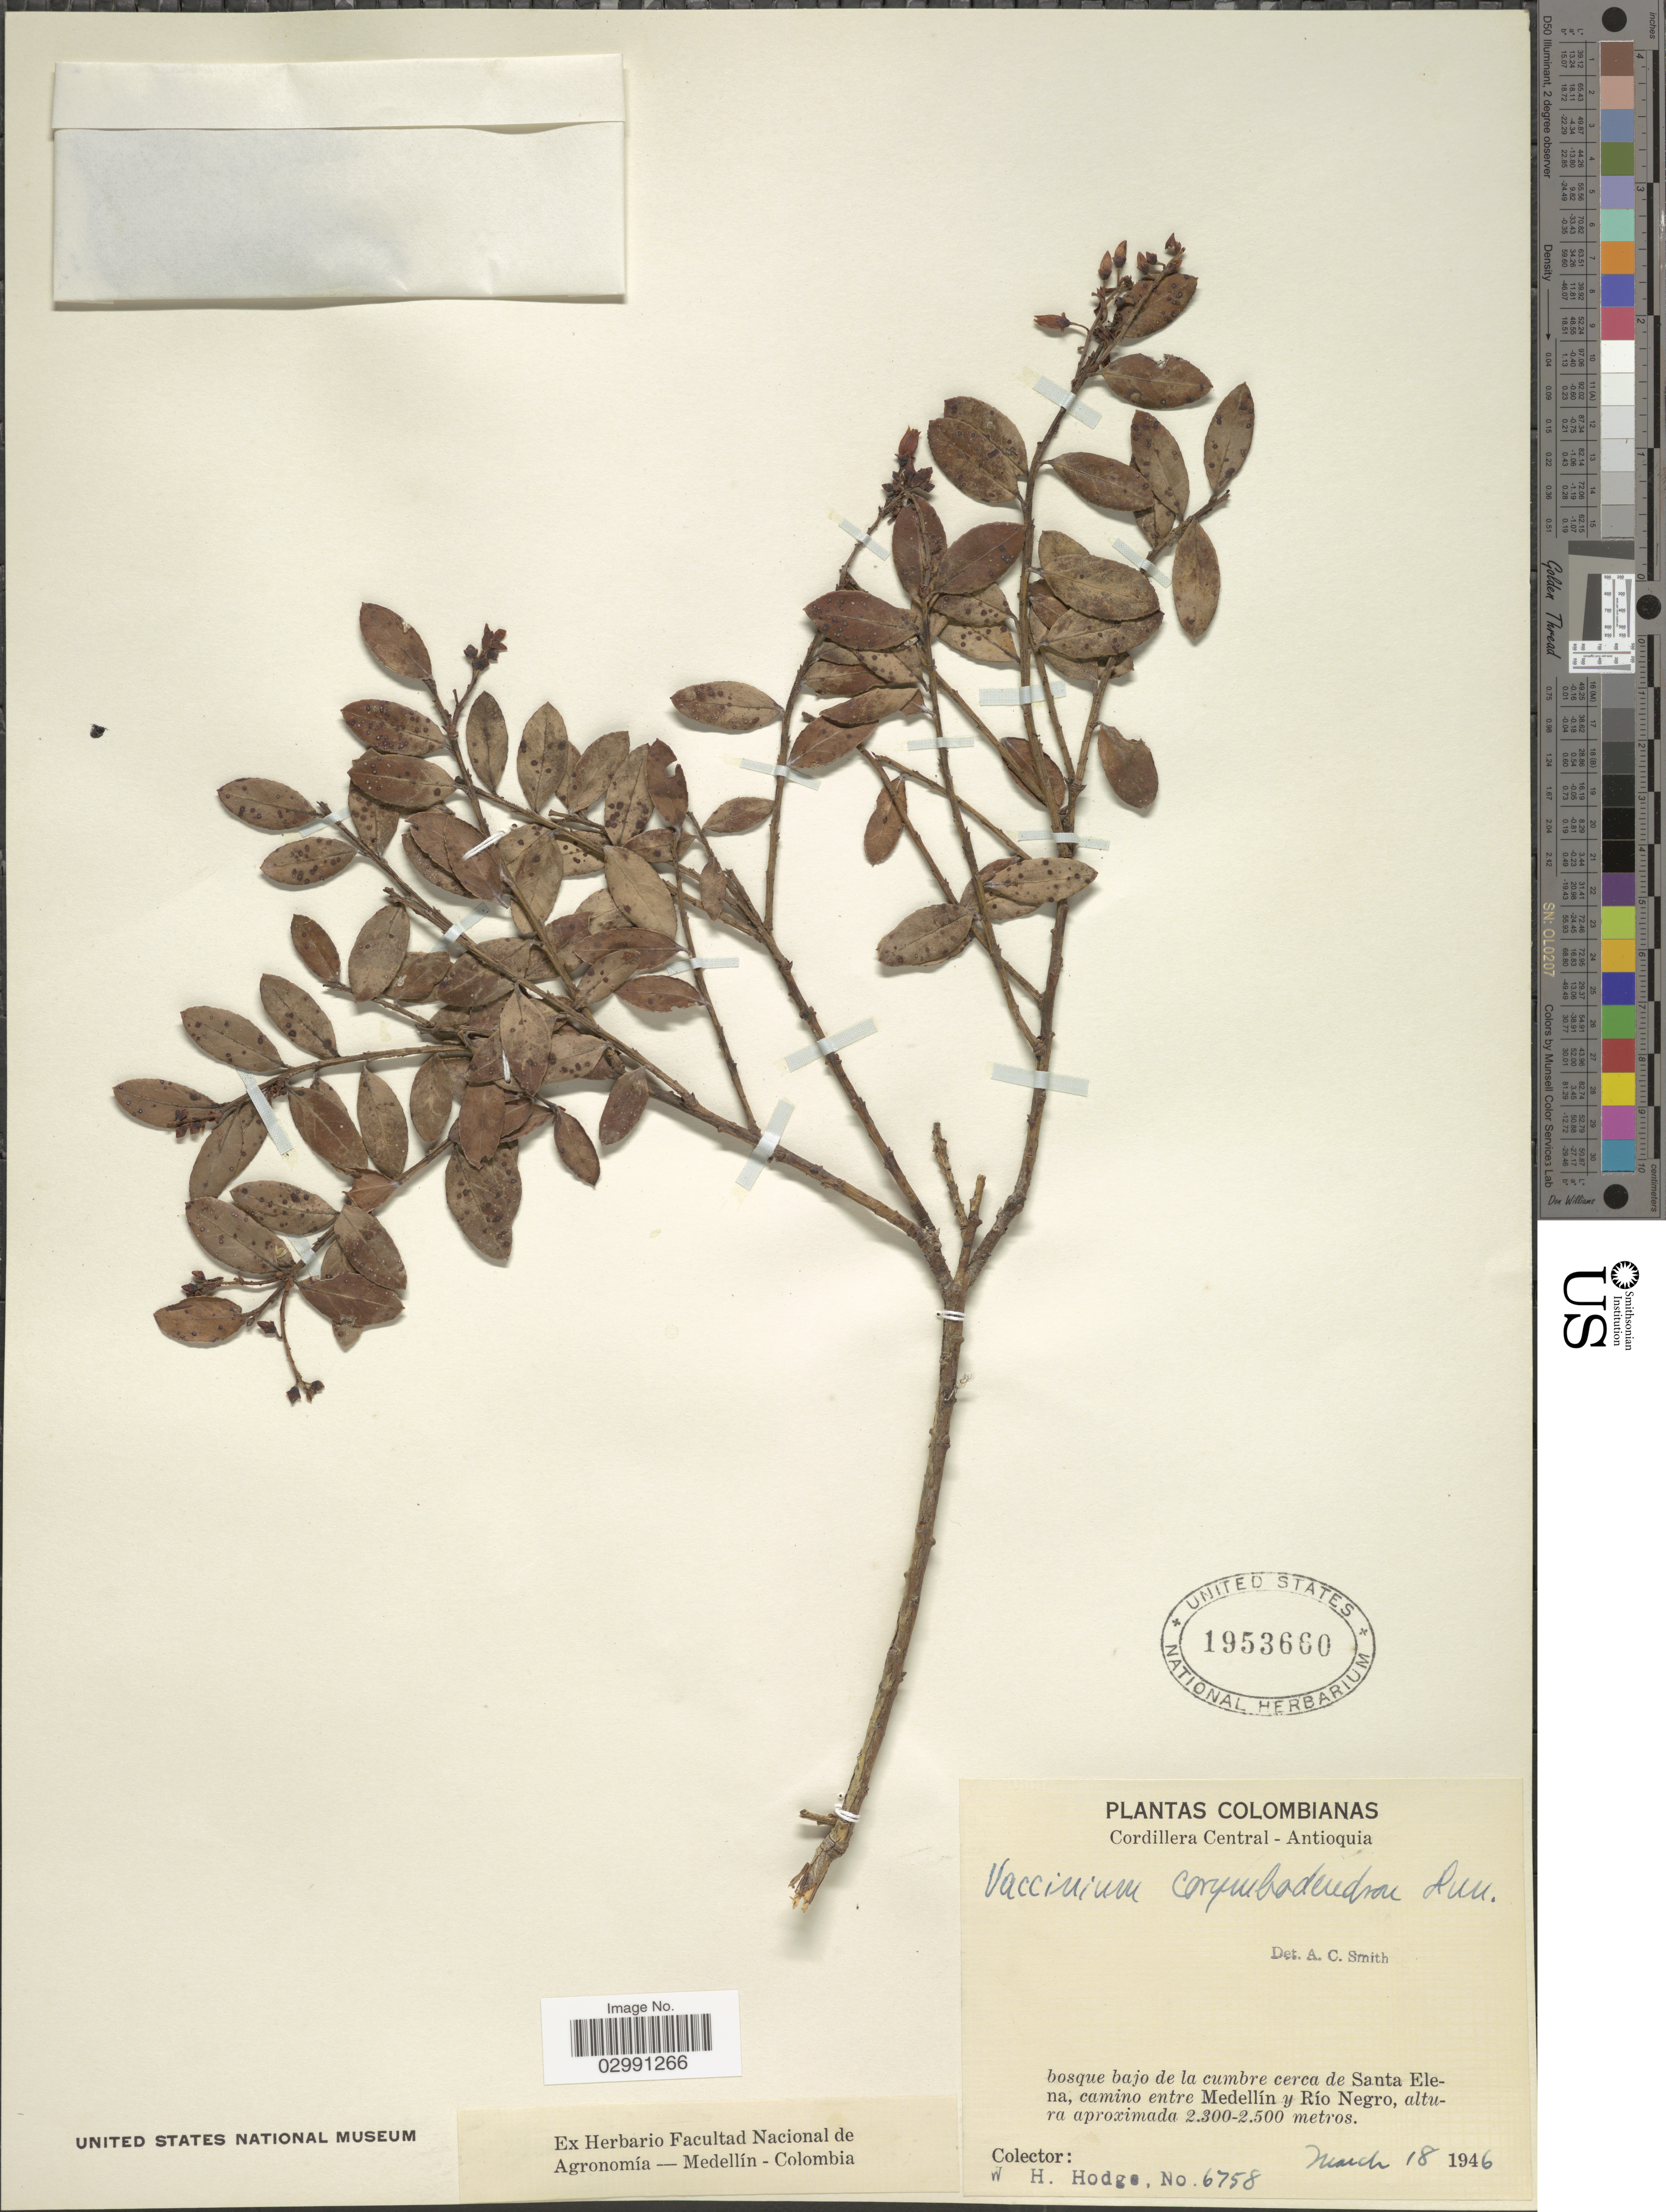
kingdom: Plantae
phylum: Tracheophyta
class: Magnoliopsida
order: Ericales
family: Ericaceae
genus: Vaccinium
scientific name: Vaccinium corymbodendron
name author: Dunal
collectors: W. Hodge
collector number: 6758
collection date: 1946-03-18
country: Colombia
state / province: Antioquia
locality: Cordillera Central. Bosque bajo de la cumbre de Santa Elena, camino entre Medellín y Río Negro.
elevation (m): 2300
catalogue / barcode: US 1953660